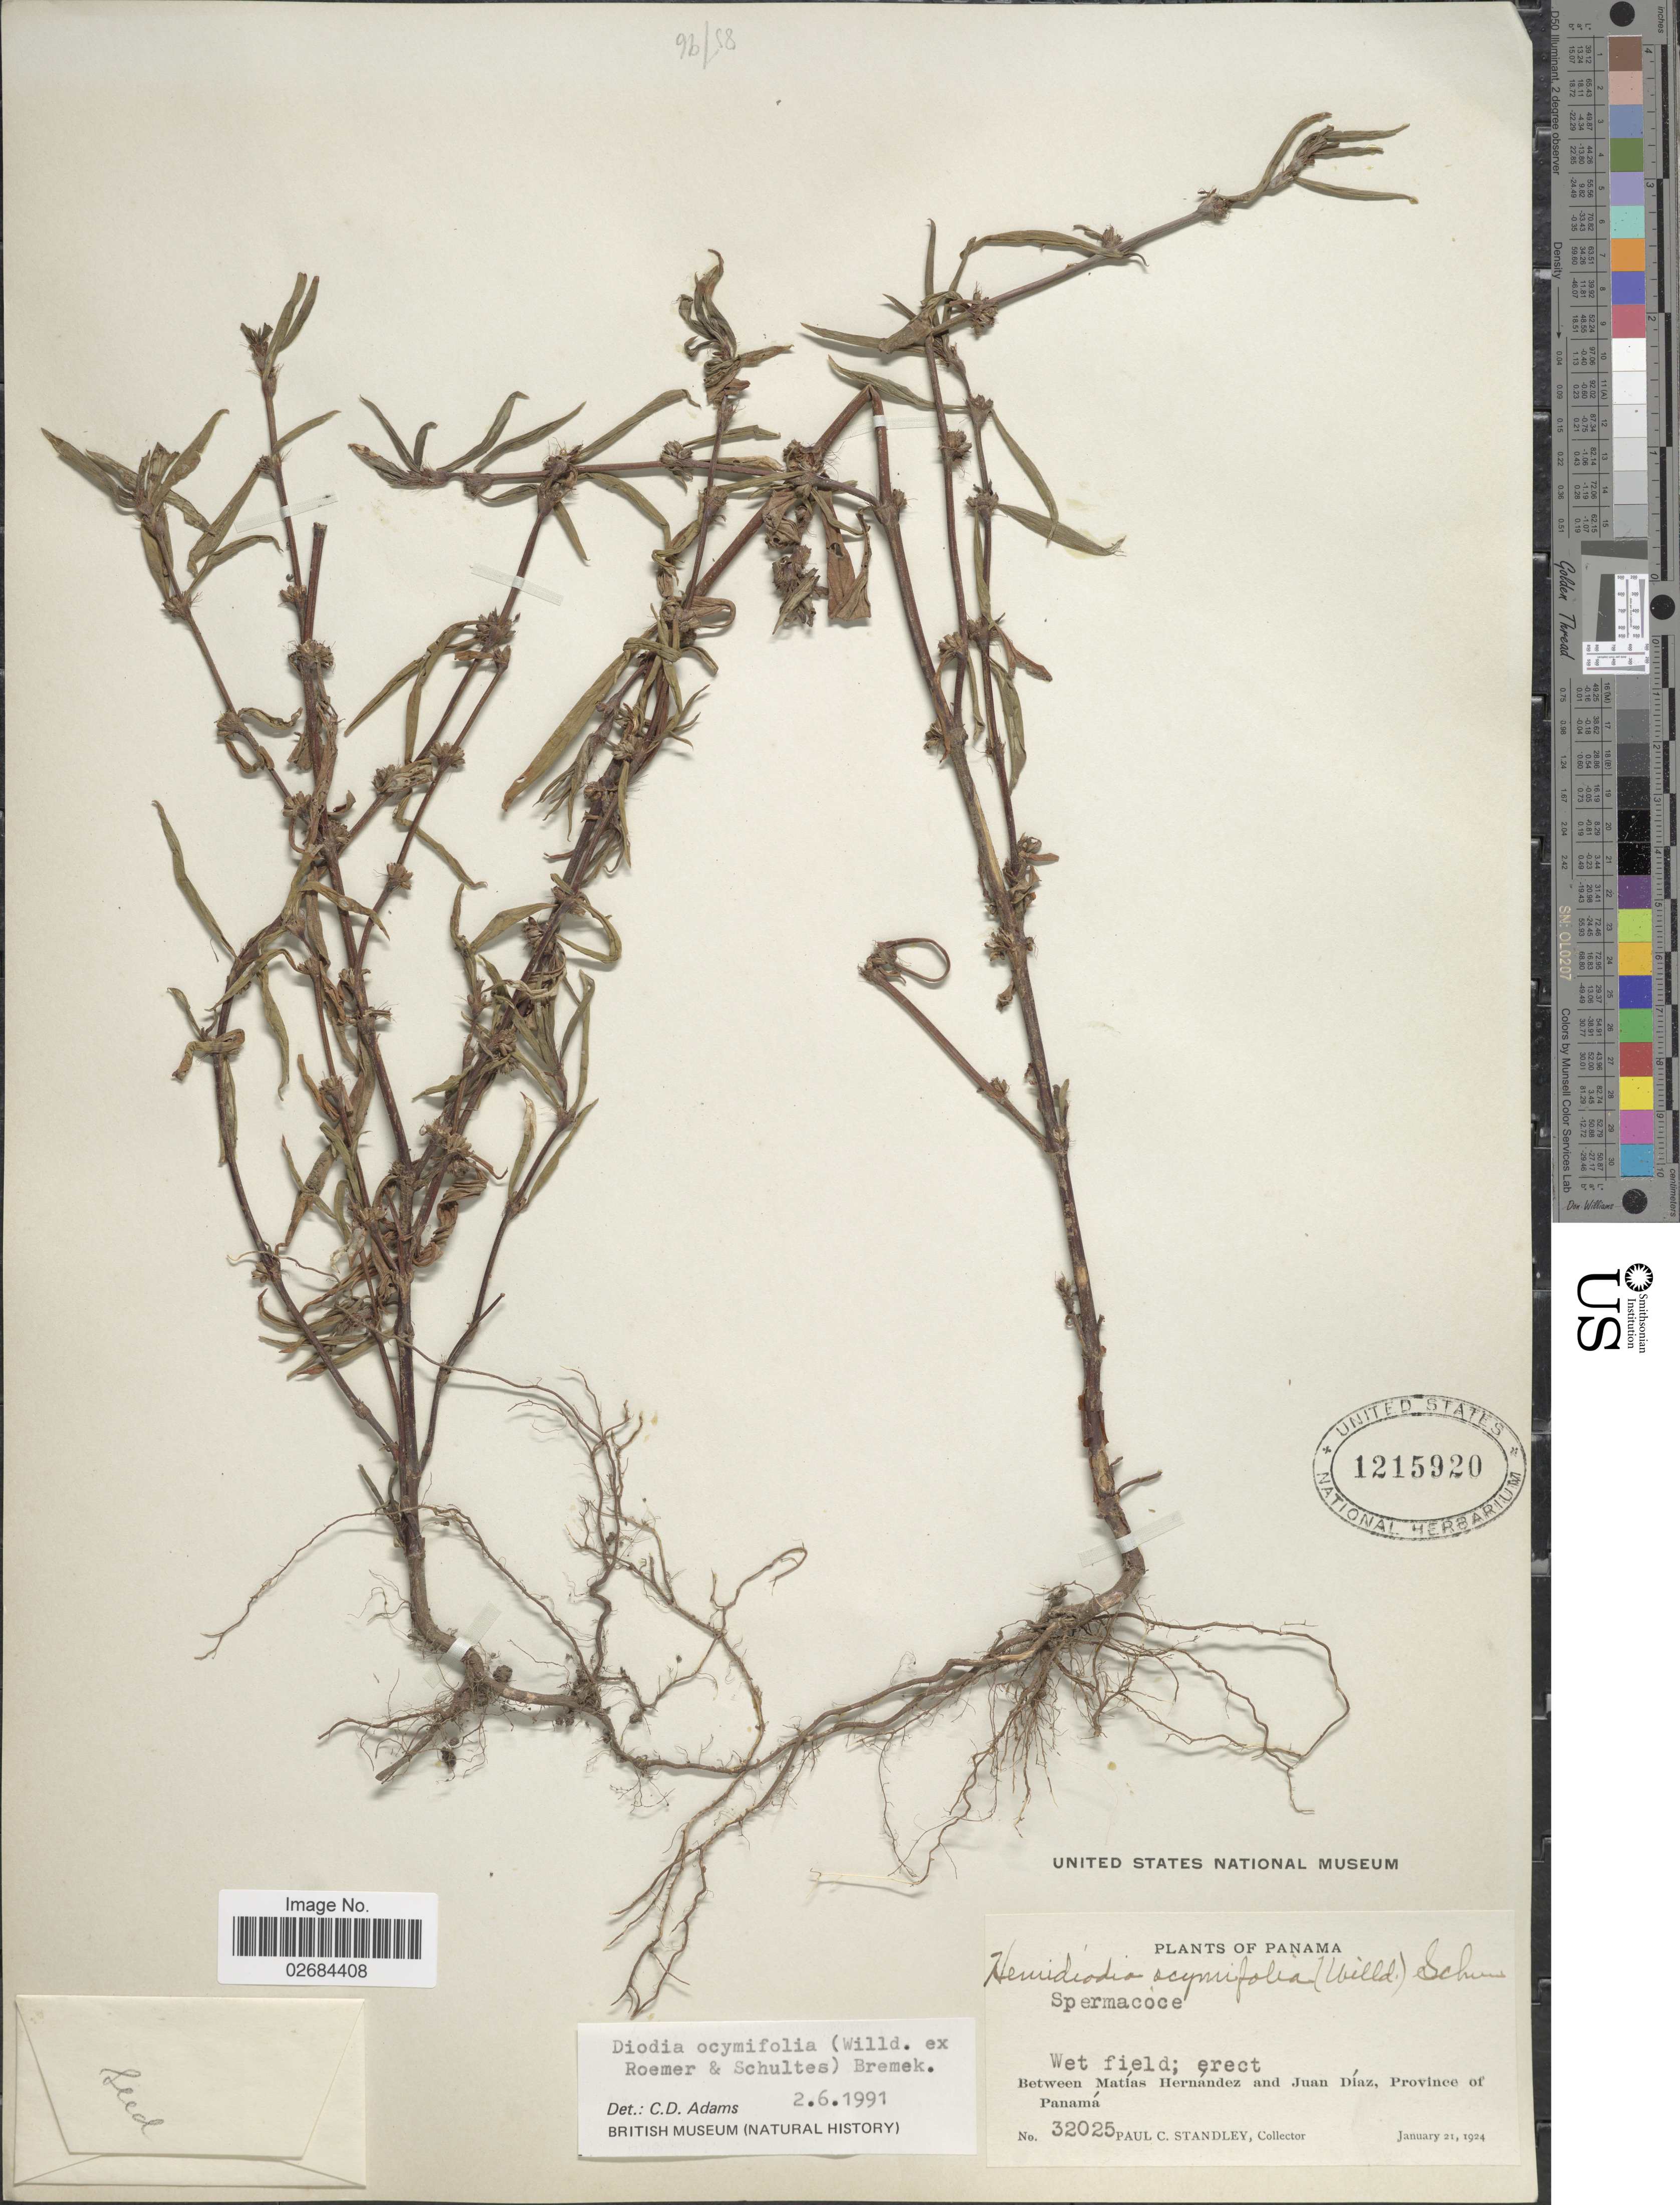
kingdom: Plantae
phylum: Tracheophyta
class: Magnoliopsida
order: Gentianales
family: Rubiaceae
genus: Diodia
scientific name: Diodia ocymifolia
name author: (Willd. ex Roem. & Schult.) Bremek.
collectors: P. C. Standley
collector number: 32025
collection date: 1924-01-21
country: Panama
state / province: Panamá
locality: Between Matías Hernandez and Juan Díaz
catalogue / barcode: US 1215920